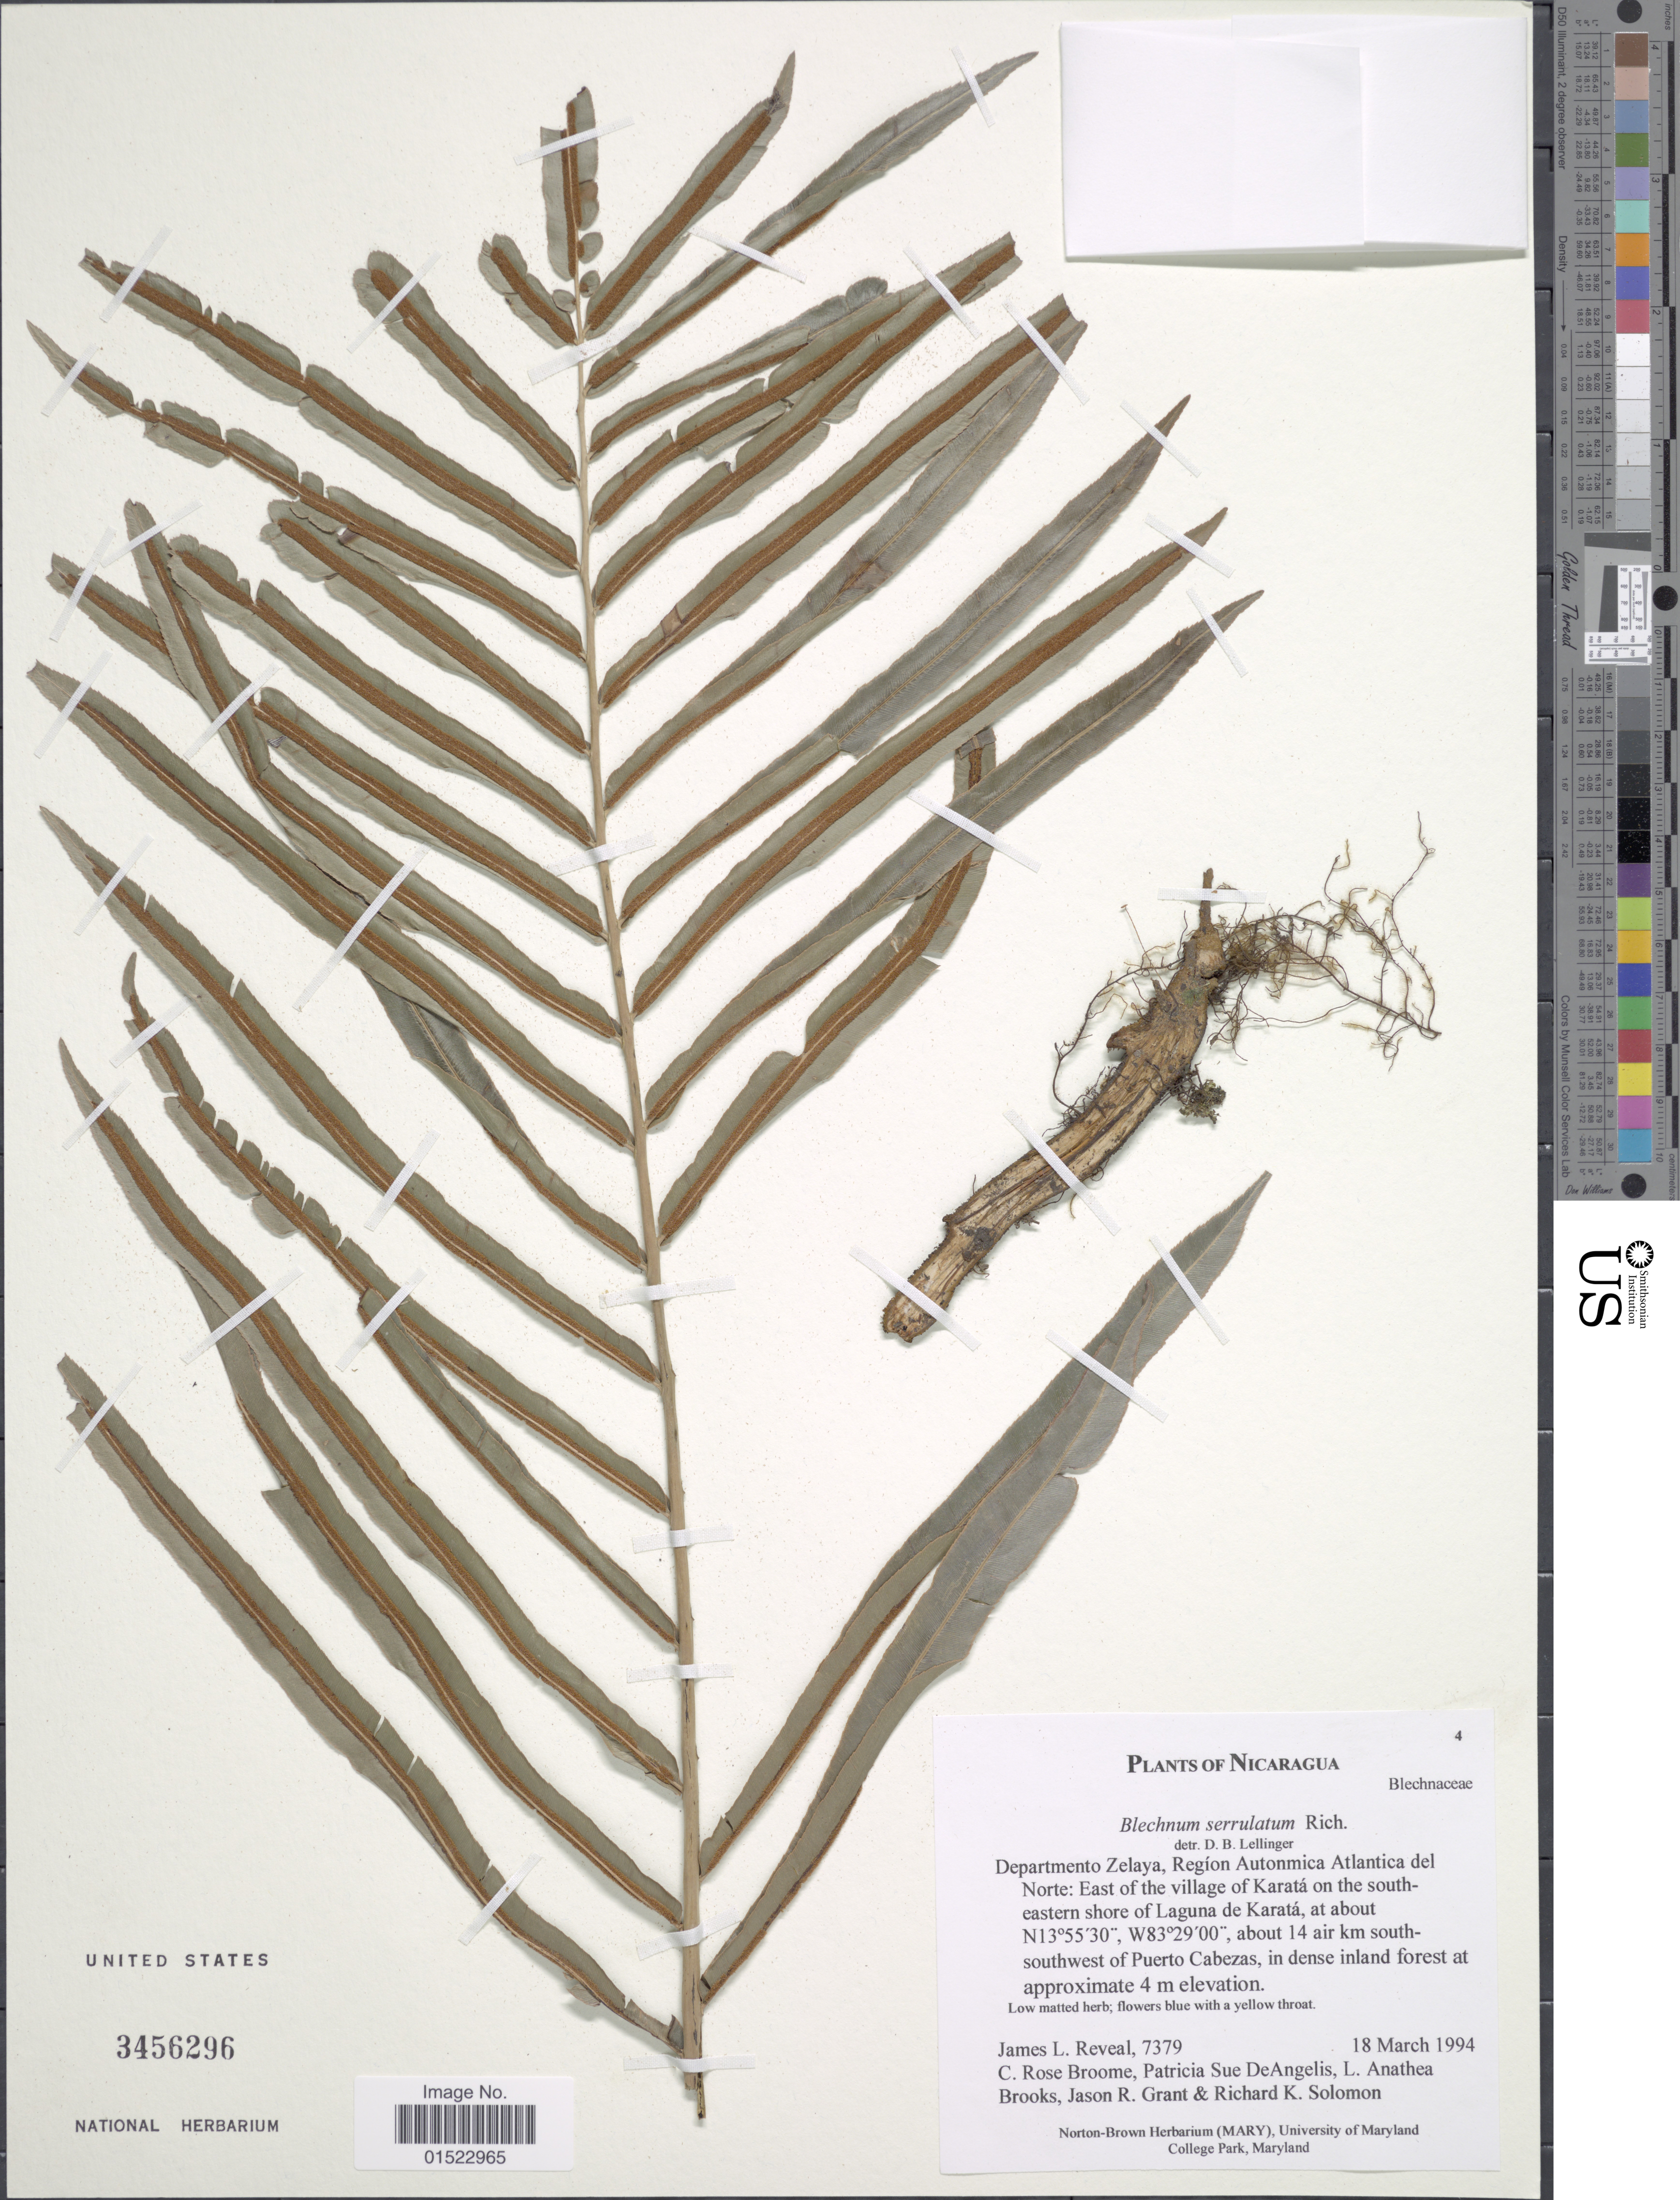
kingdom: Plantae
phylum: Tracheophyta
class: Polypodiopsida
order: Polypodiales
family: Blechnaceae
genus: Telmatoblechnum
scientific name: Telmatoblechnum serrulatum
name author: (Rich.) Perrie et al.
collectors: J. L. Reveal, C. R. Broome, P. DeAngelis, L. Anathea & et al.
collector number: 7379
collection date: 1994-03-18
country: Nicaragua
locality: Departmeto Zelaya, Region Autonminca Altantica del Norte: East of the village of Karata on the south-southwest of Puerto Cabezas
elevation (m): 4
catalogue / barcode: US 3456269